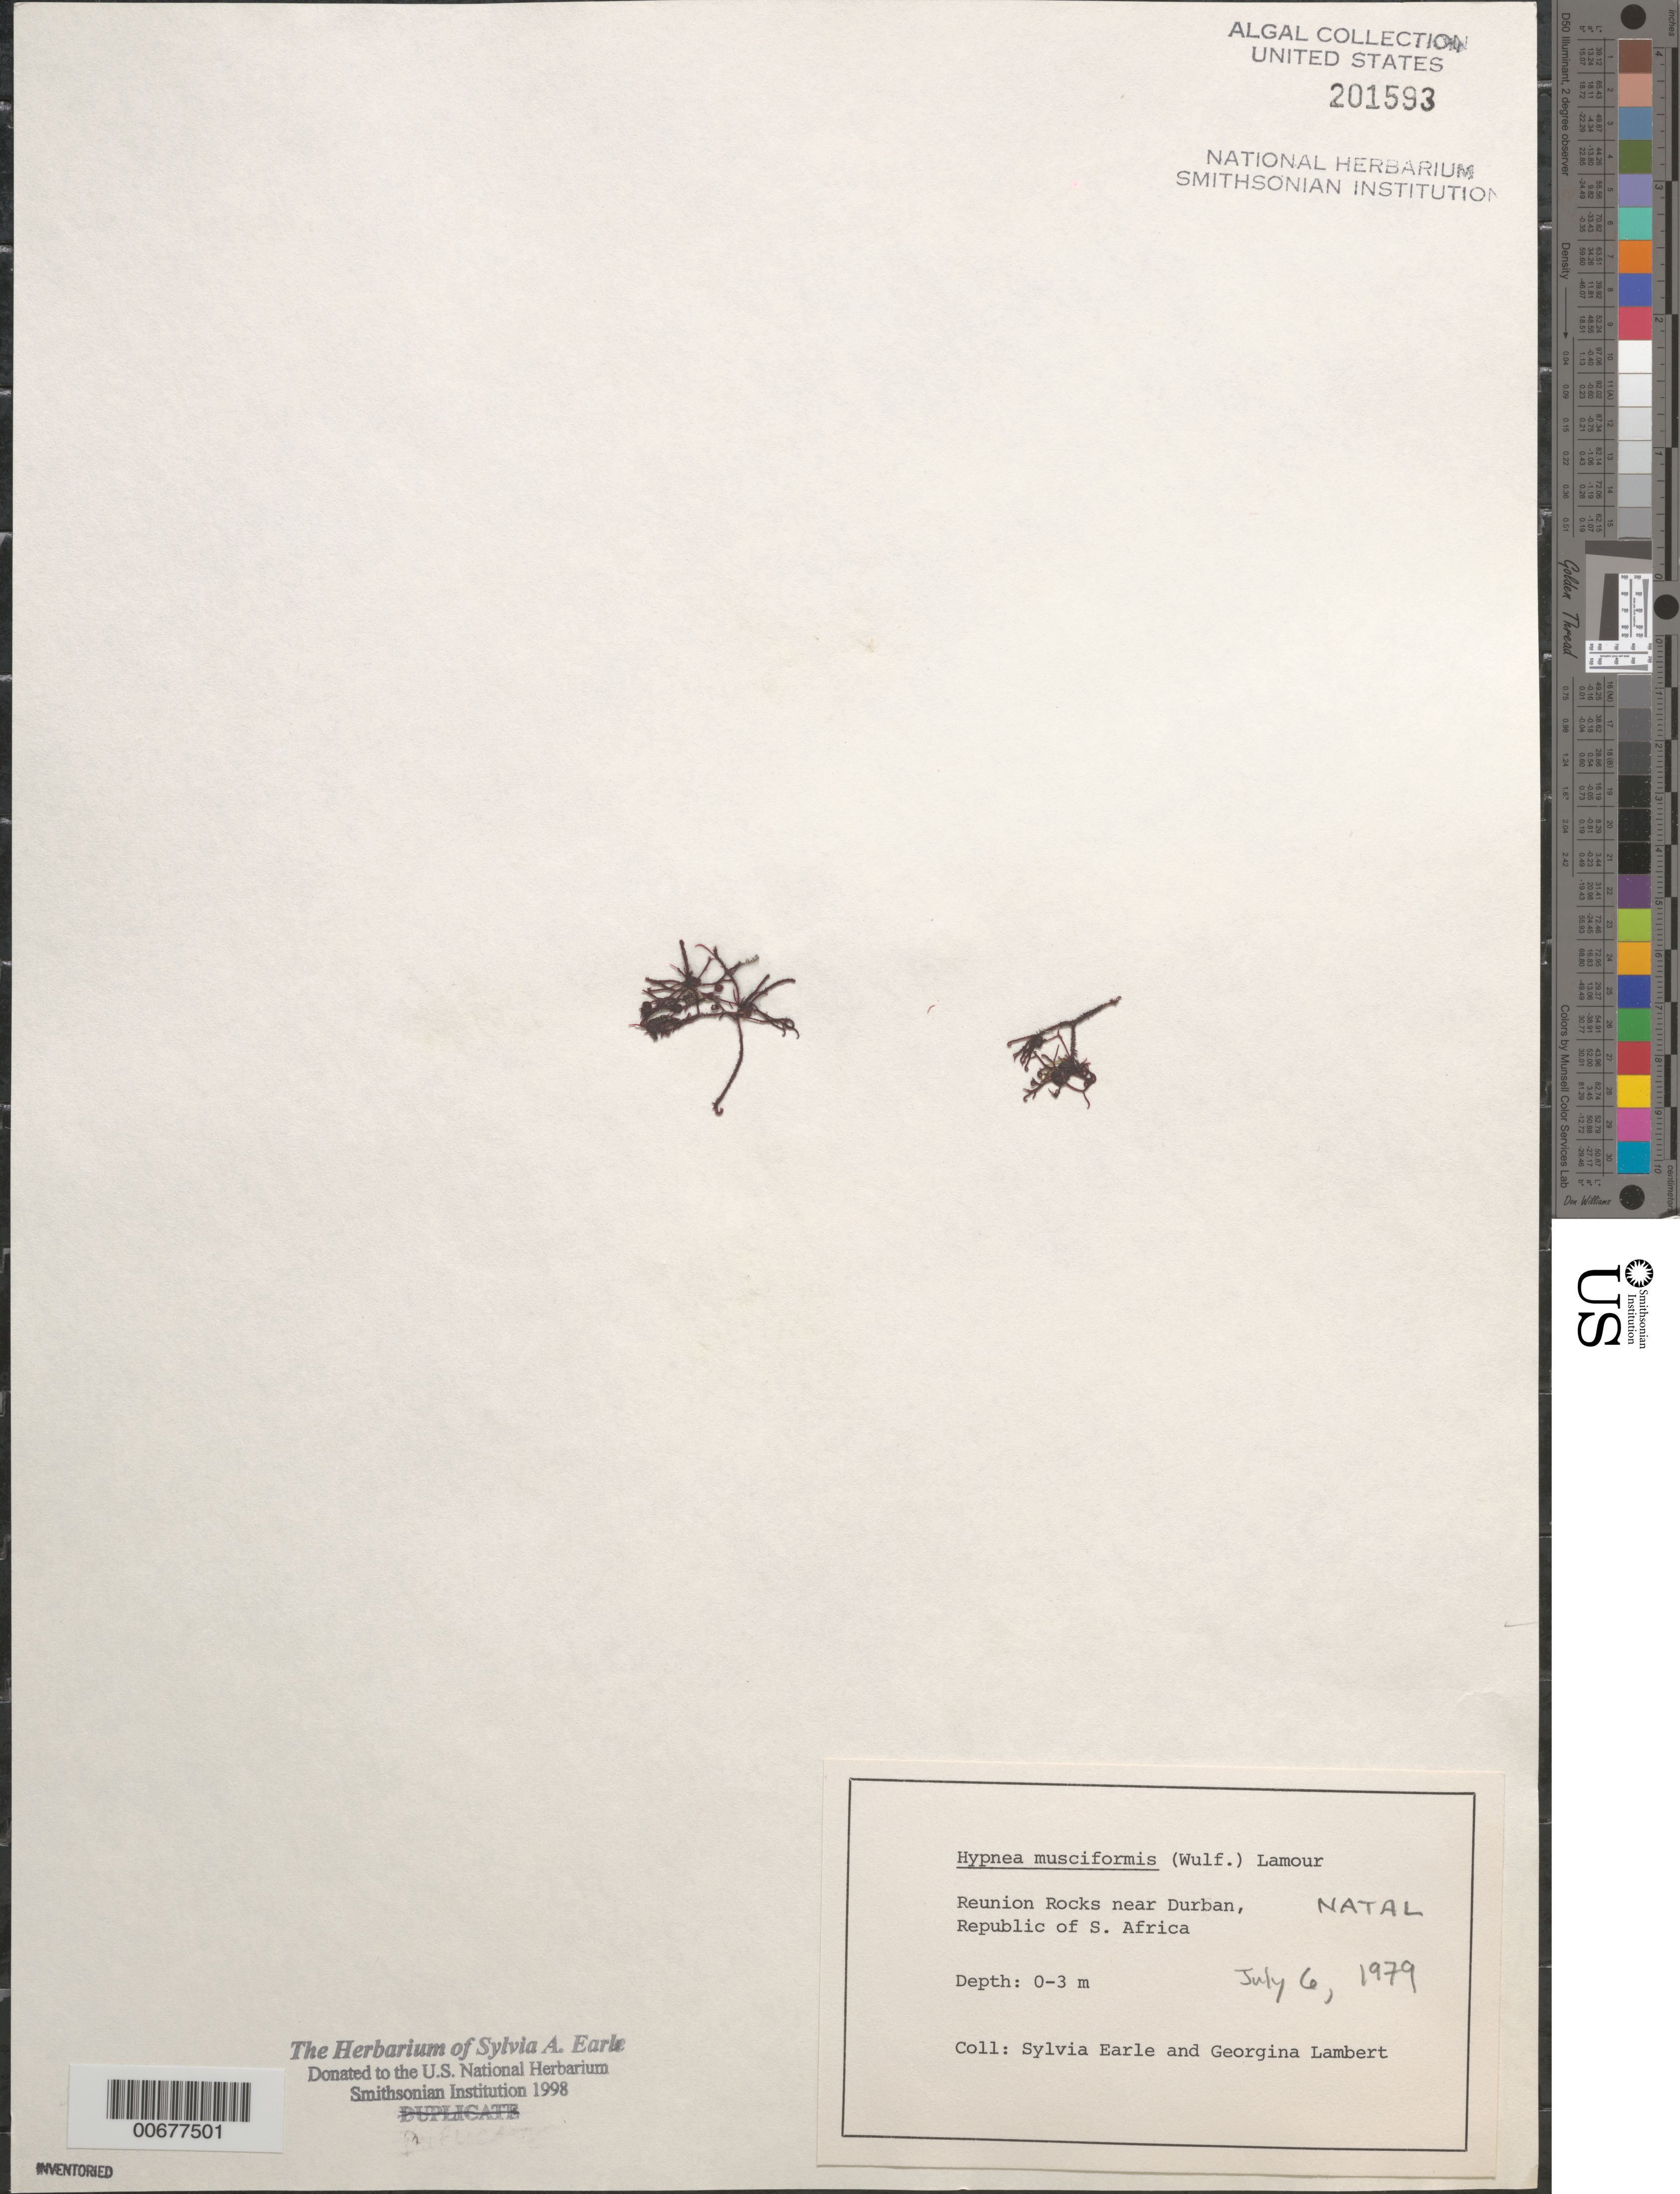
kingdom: Plantae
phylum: Rhodophyta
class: Florideophyceae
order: Gigartinales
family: Cystocloniaceae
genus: Hypnea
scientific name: Hypnea musciformis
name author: (Wulfen) J.V.Lamouroux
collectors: S. A. Earle & G. Lambert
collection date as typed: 06 Jul 1979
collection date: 1979-07-06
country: South Africa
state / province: KwaZulu-Natal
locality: Reunion Rocks near Durban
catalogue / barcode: US 201593